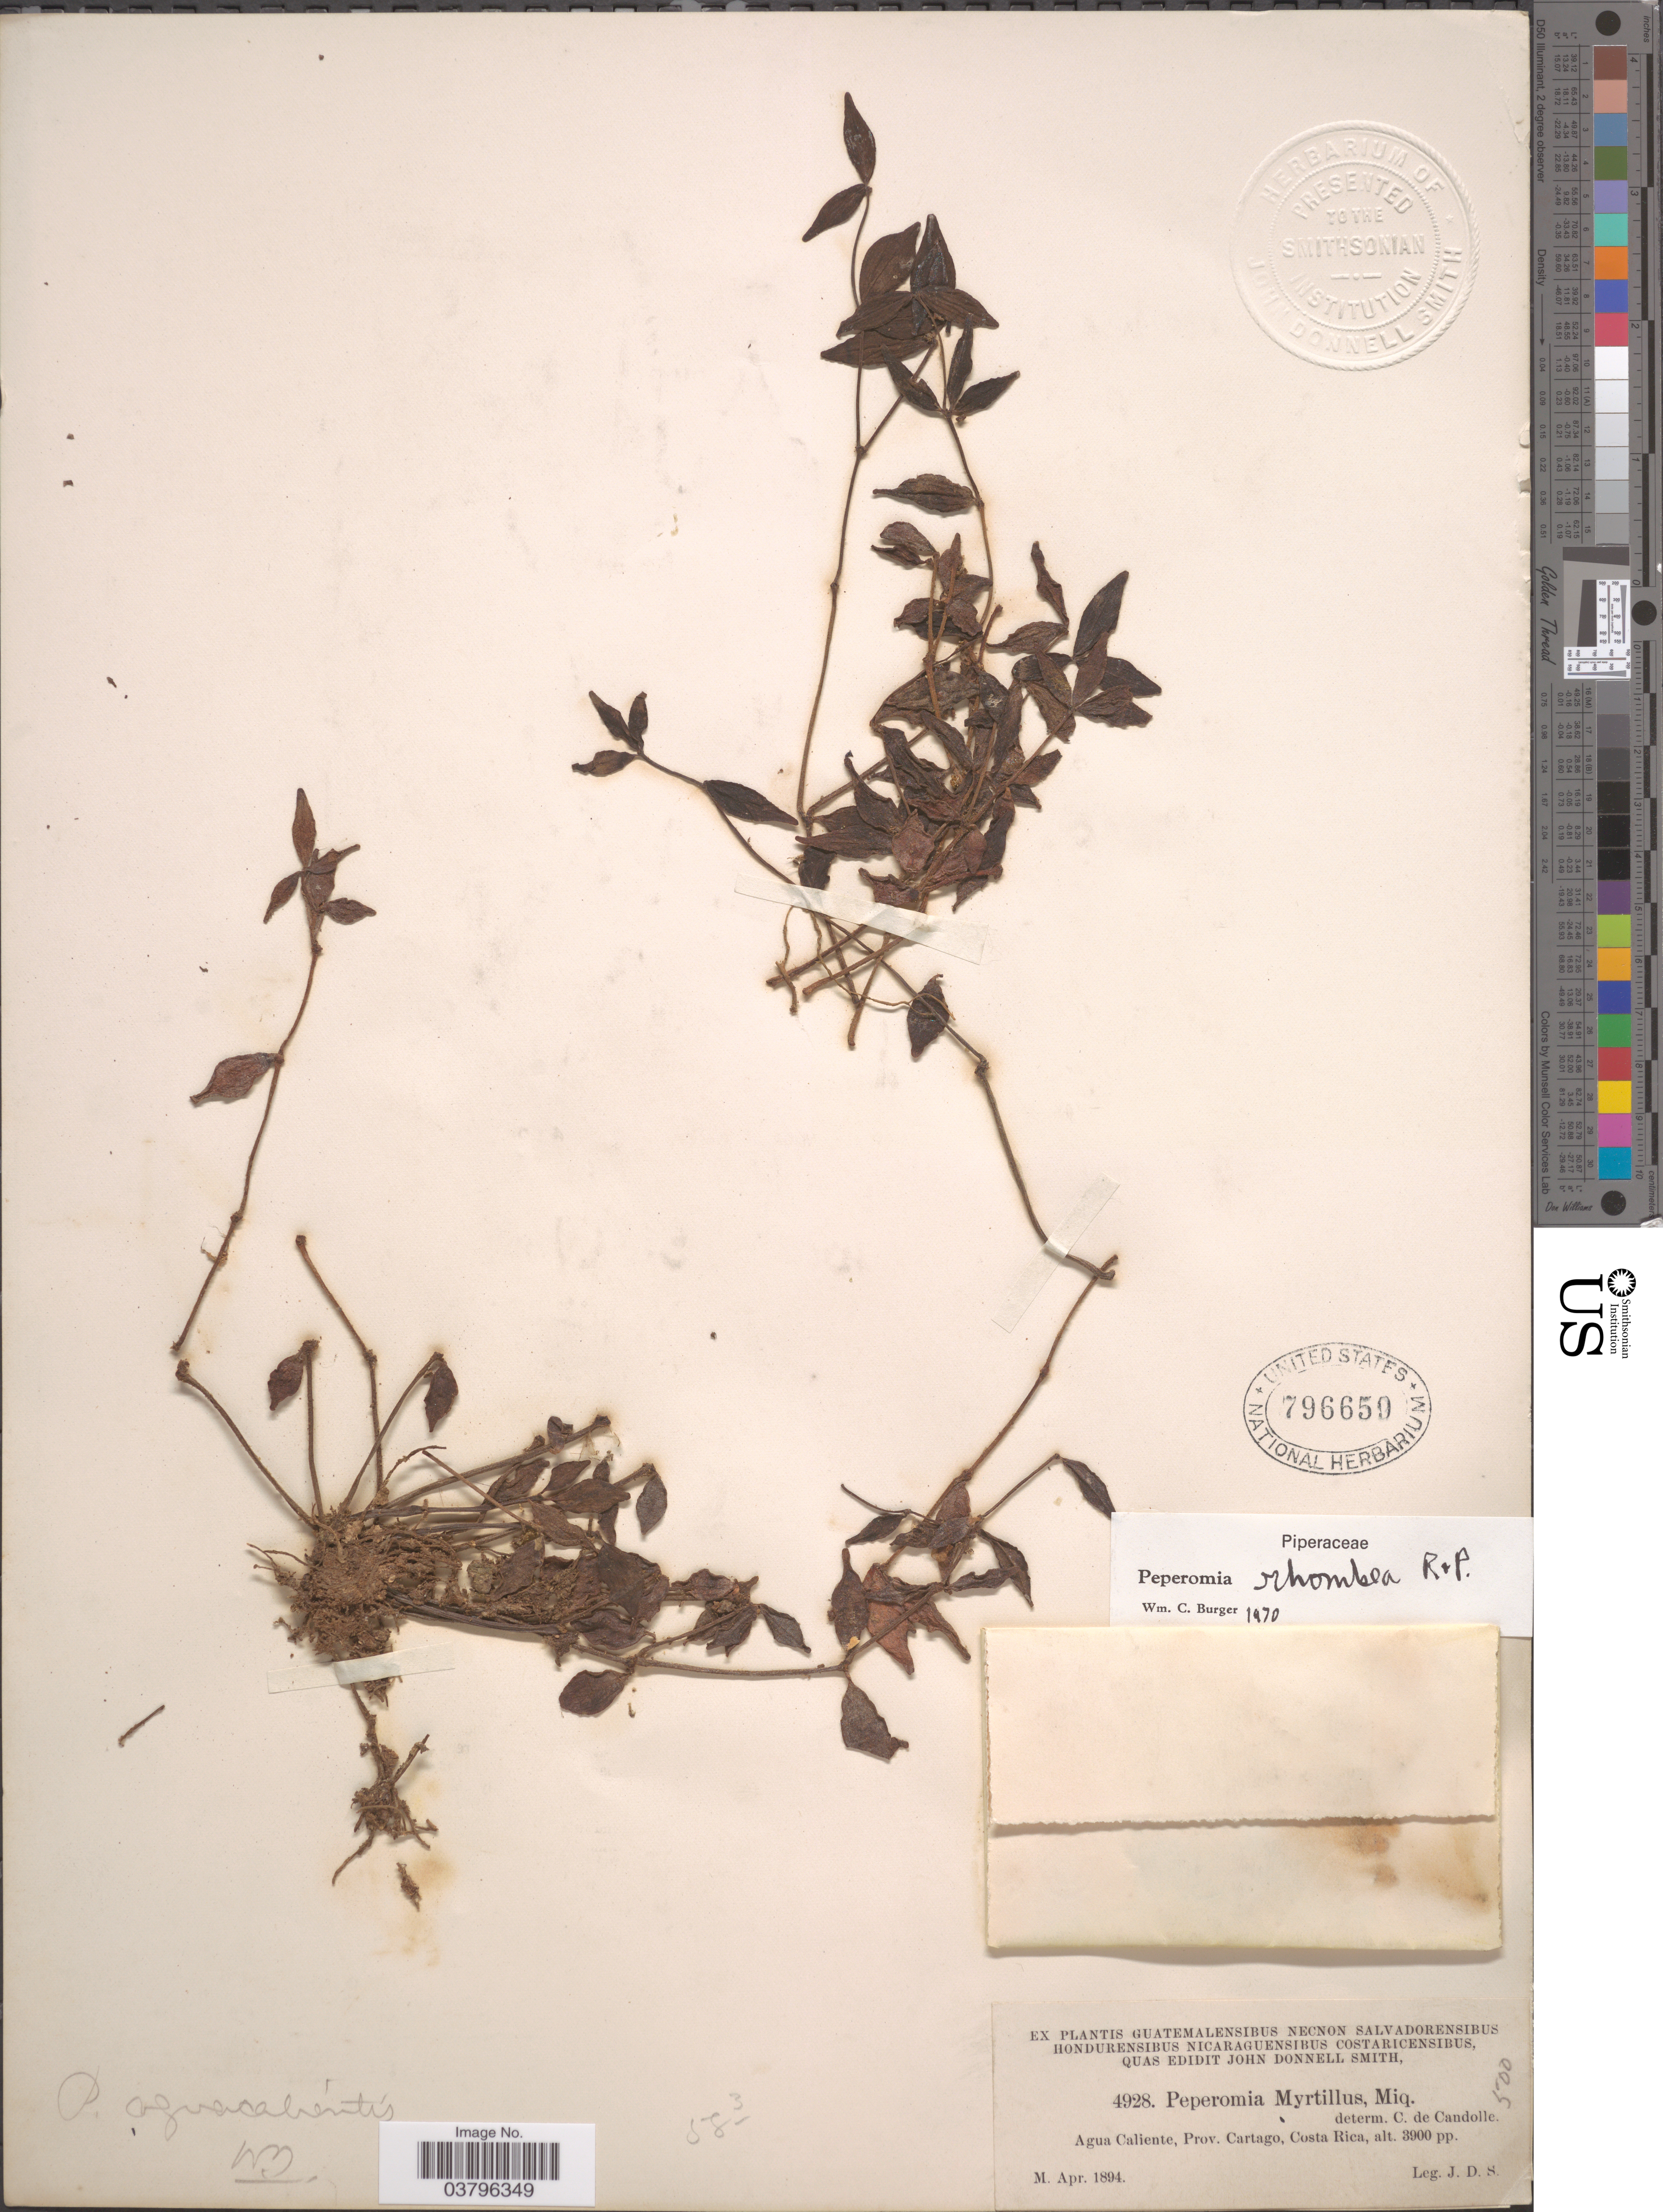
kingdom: Plantae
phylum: Tracheophyta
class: Magnoliopsida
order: Piperales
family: Piperaceae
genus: Peperomia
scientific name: Peperomia rhombea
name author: Ruiz & Pav.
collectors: J. Donnell Smith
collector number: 4928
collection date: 1894-04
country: Costa Rica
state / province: Cartago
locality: Agua Caliente.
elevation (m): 1189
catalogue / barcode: US 796559